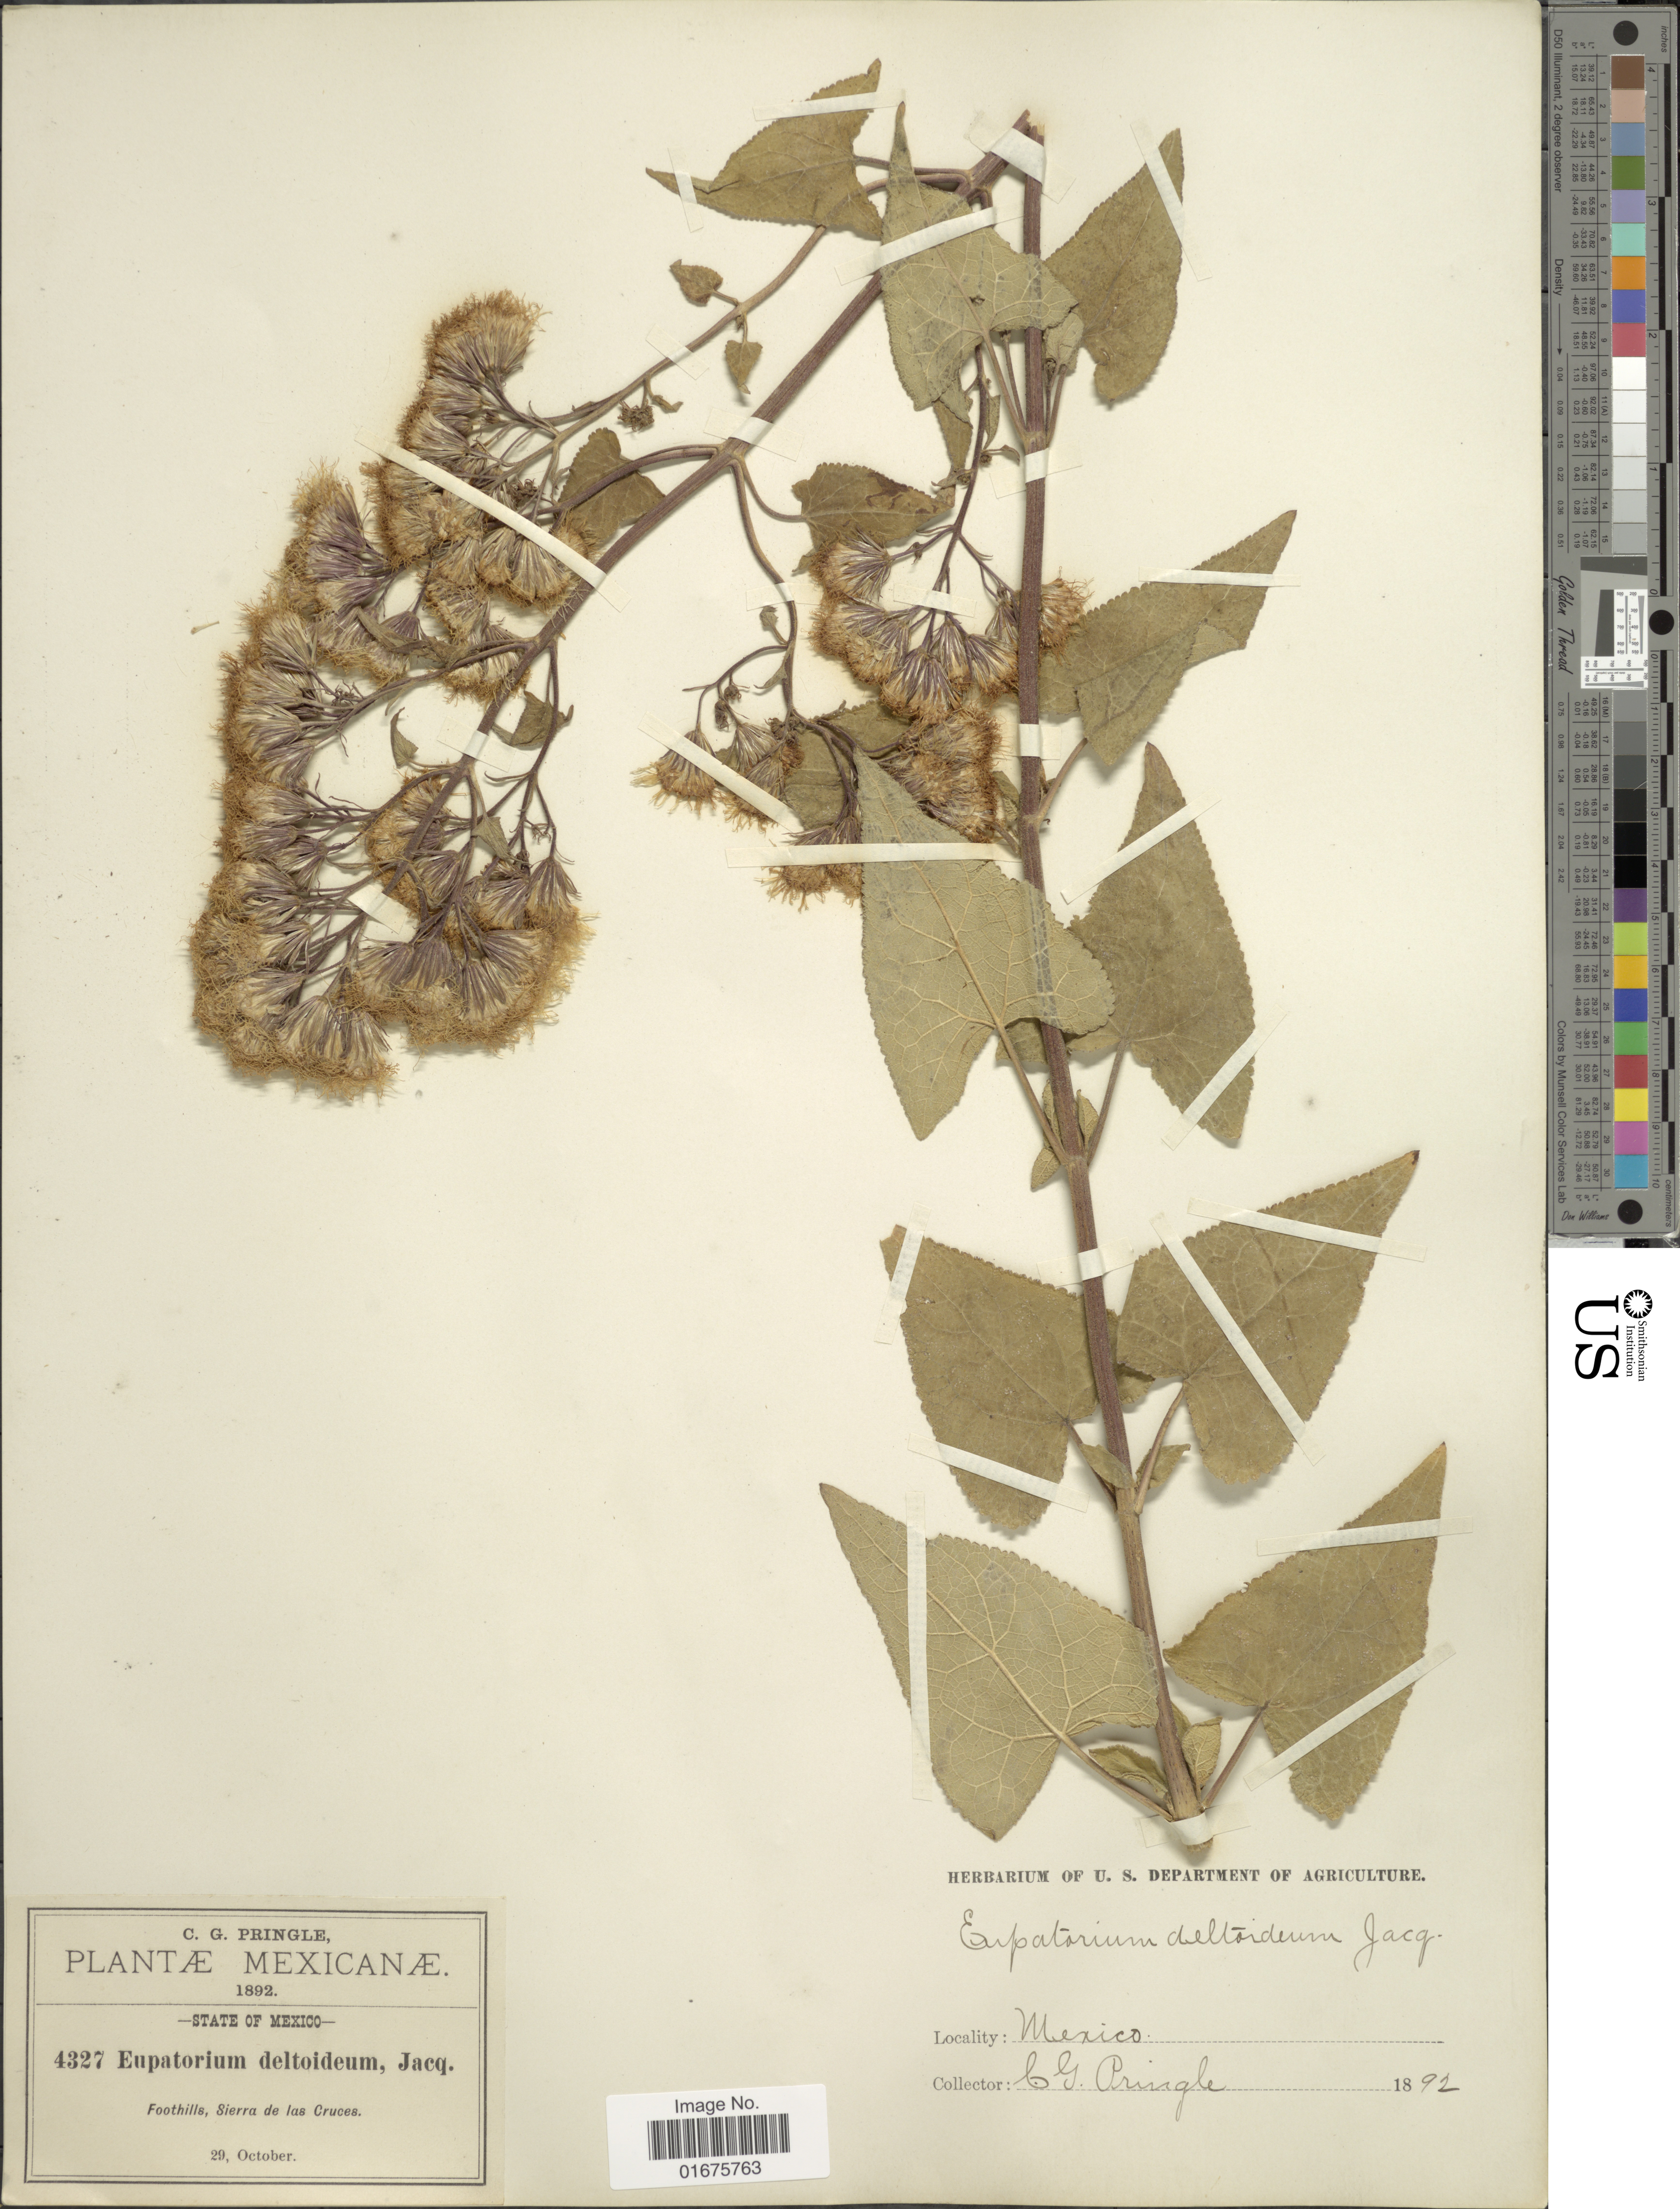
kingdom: Plantae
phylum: Tracheophyta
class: Magnoliopsida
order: Asterales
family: Asteraceae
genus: Ageratina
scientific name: Ageratina deltoidea (Jacq.) H. Rob. & R.M. King, ined.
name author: (Jacq.) H. Rob. & R.M. King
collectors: C. G. Pringle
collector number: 4327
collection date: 1892-10-29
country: Mexico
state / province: México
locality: Foothills, Sierra de las Cruces